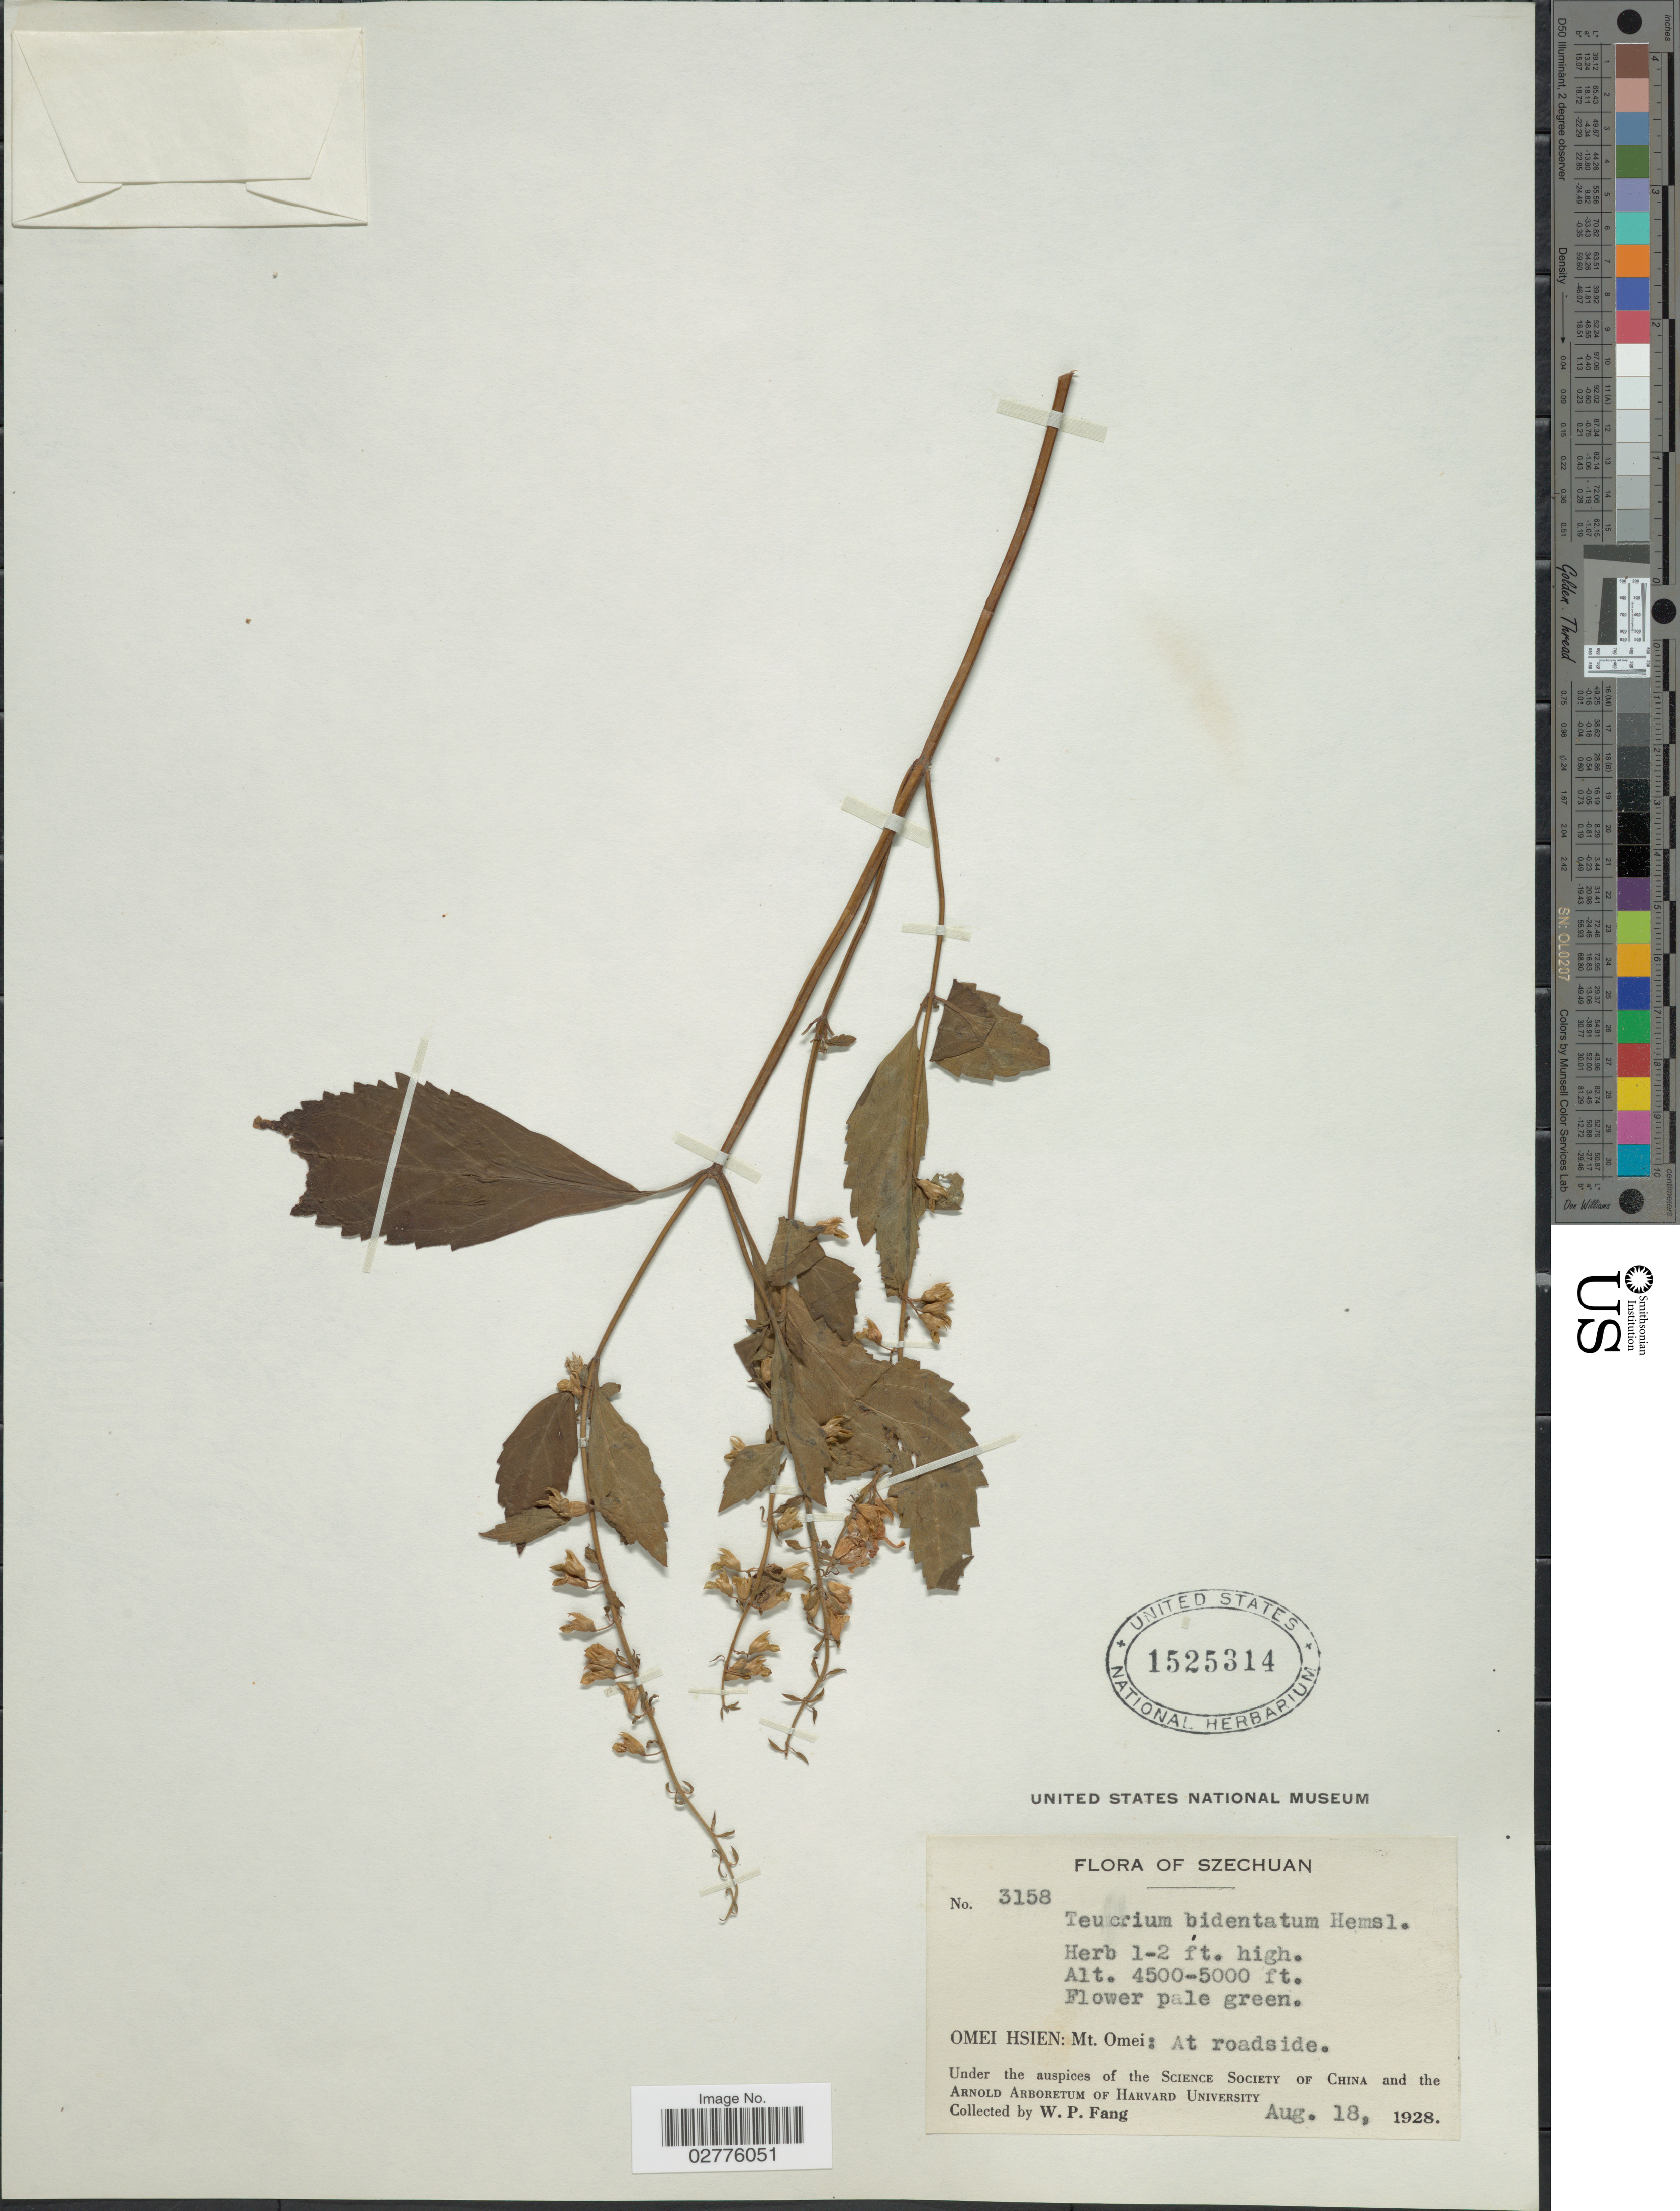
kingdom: Plantae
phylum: Tracheophyta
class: Magnoliopsida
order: Lamiales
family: Lamiaceae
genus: Teucrium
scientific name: Teucrium bidentatum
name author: Hemsl.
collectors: W. P. Fang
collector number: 3158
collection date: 1928-08-18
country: China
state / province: Sichuan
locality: Szechuan, Ome Hsien: Mt. Omei: At roadside.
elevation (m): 1372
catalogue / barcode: US 1525314